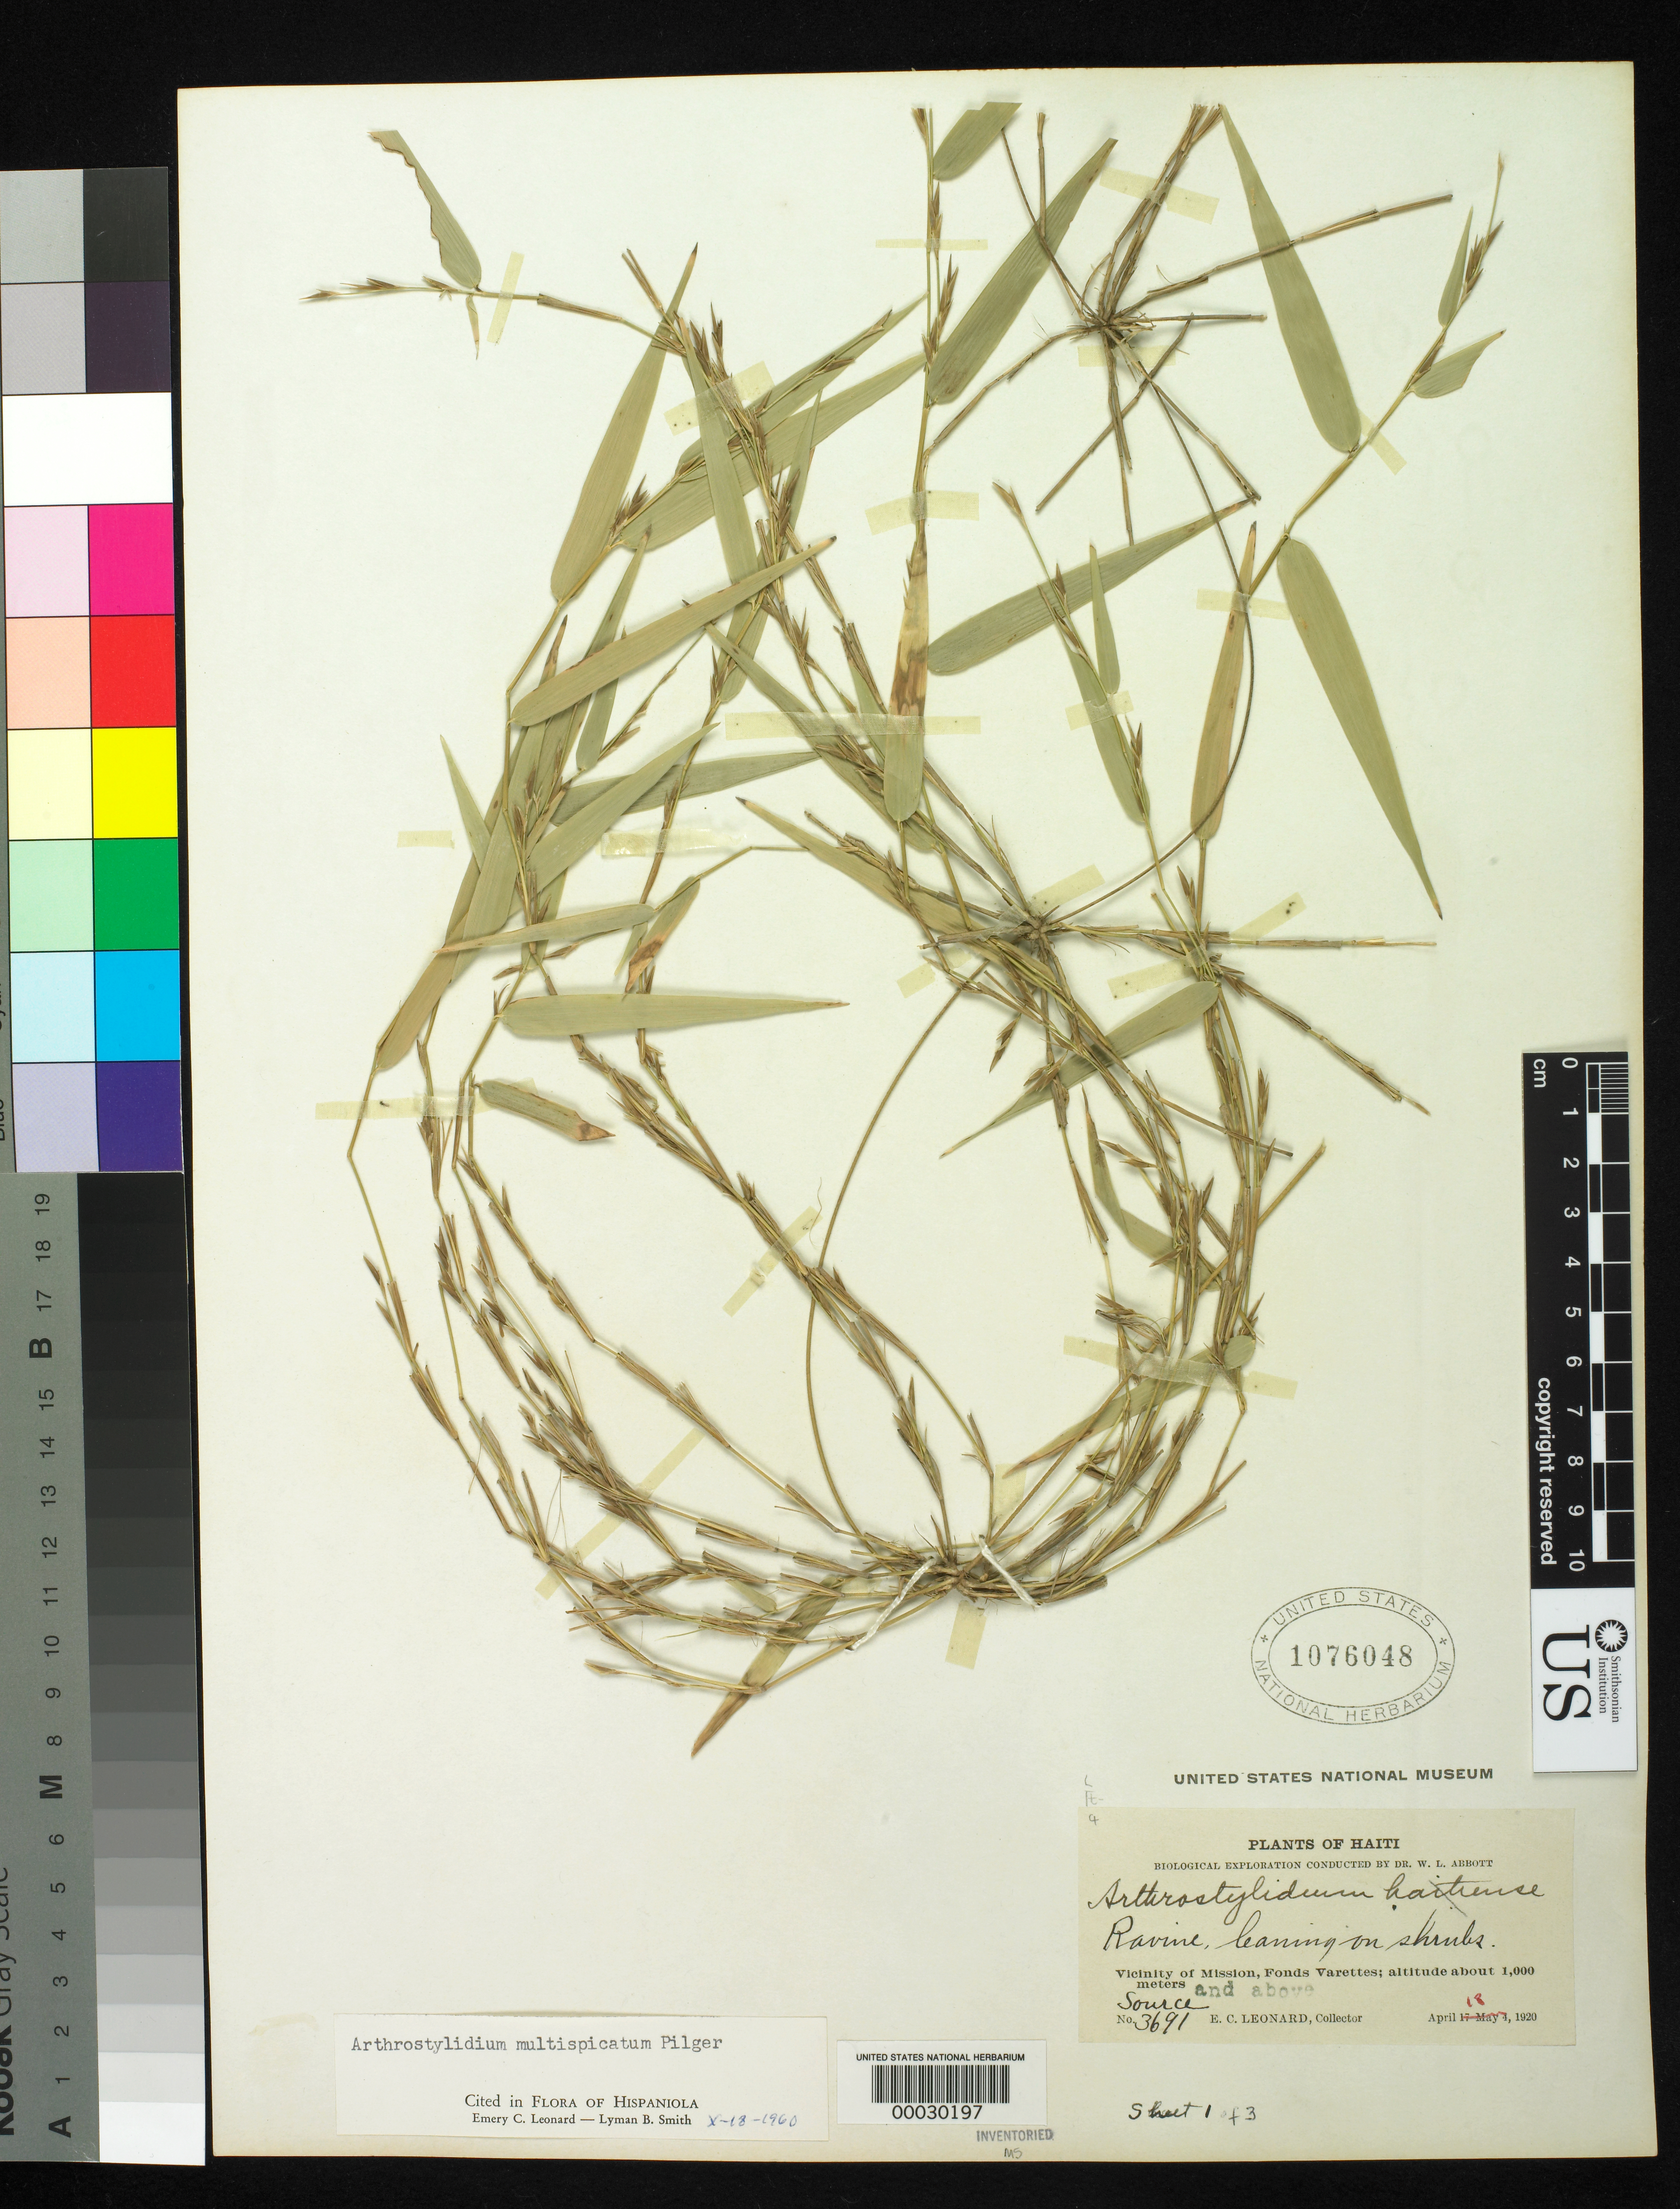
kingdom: Plantae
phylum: Tracheophyta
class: Liliopsida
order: Poales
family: Poaceae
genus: Arthrostylidium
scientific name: Arthrostylidium multispicatum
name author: Pilg. in Urb.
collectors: E. C. Leonard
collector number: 3691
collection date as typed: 18 Apr 1920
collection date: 1920-04-18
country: Haiti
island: Hispaniola Island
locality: Fonds varettes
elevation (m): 1000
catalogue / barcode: US 1076048